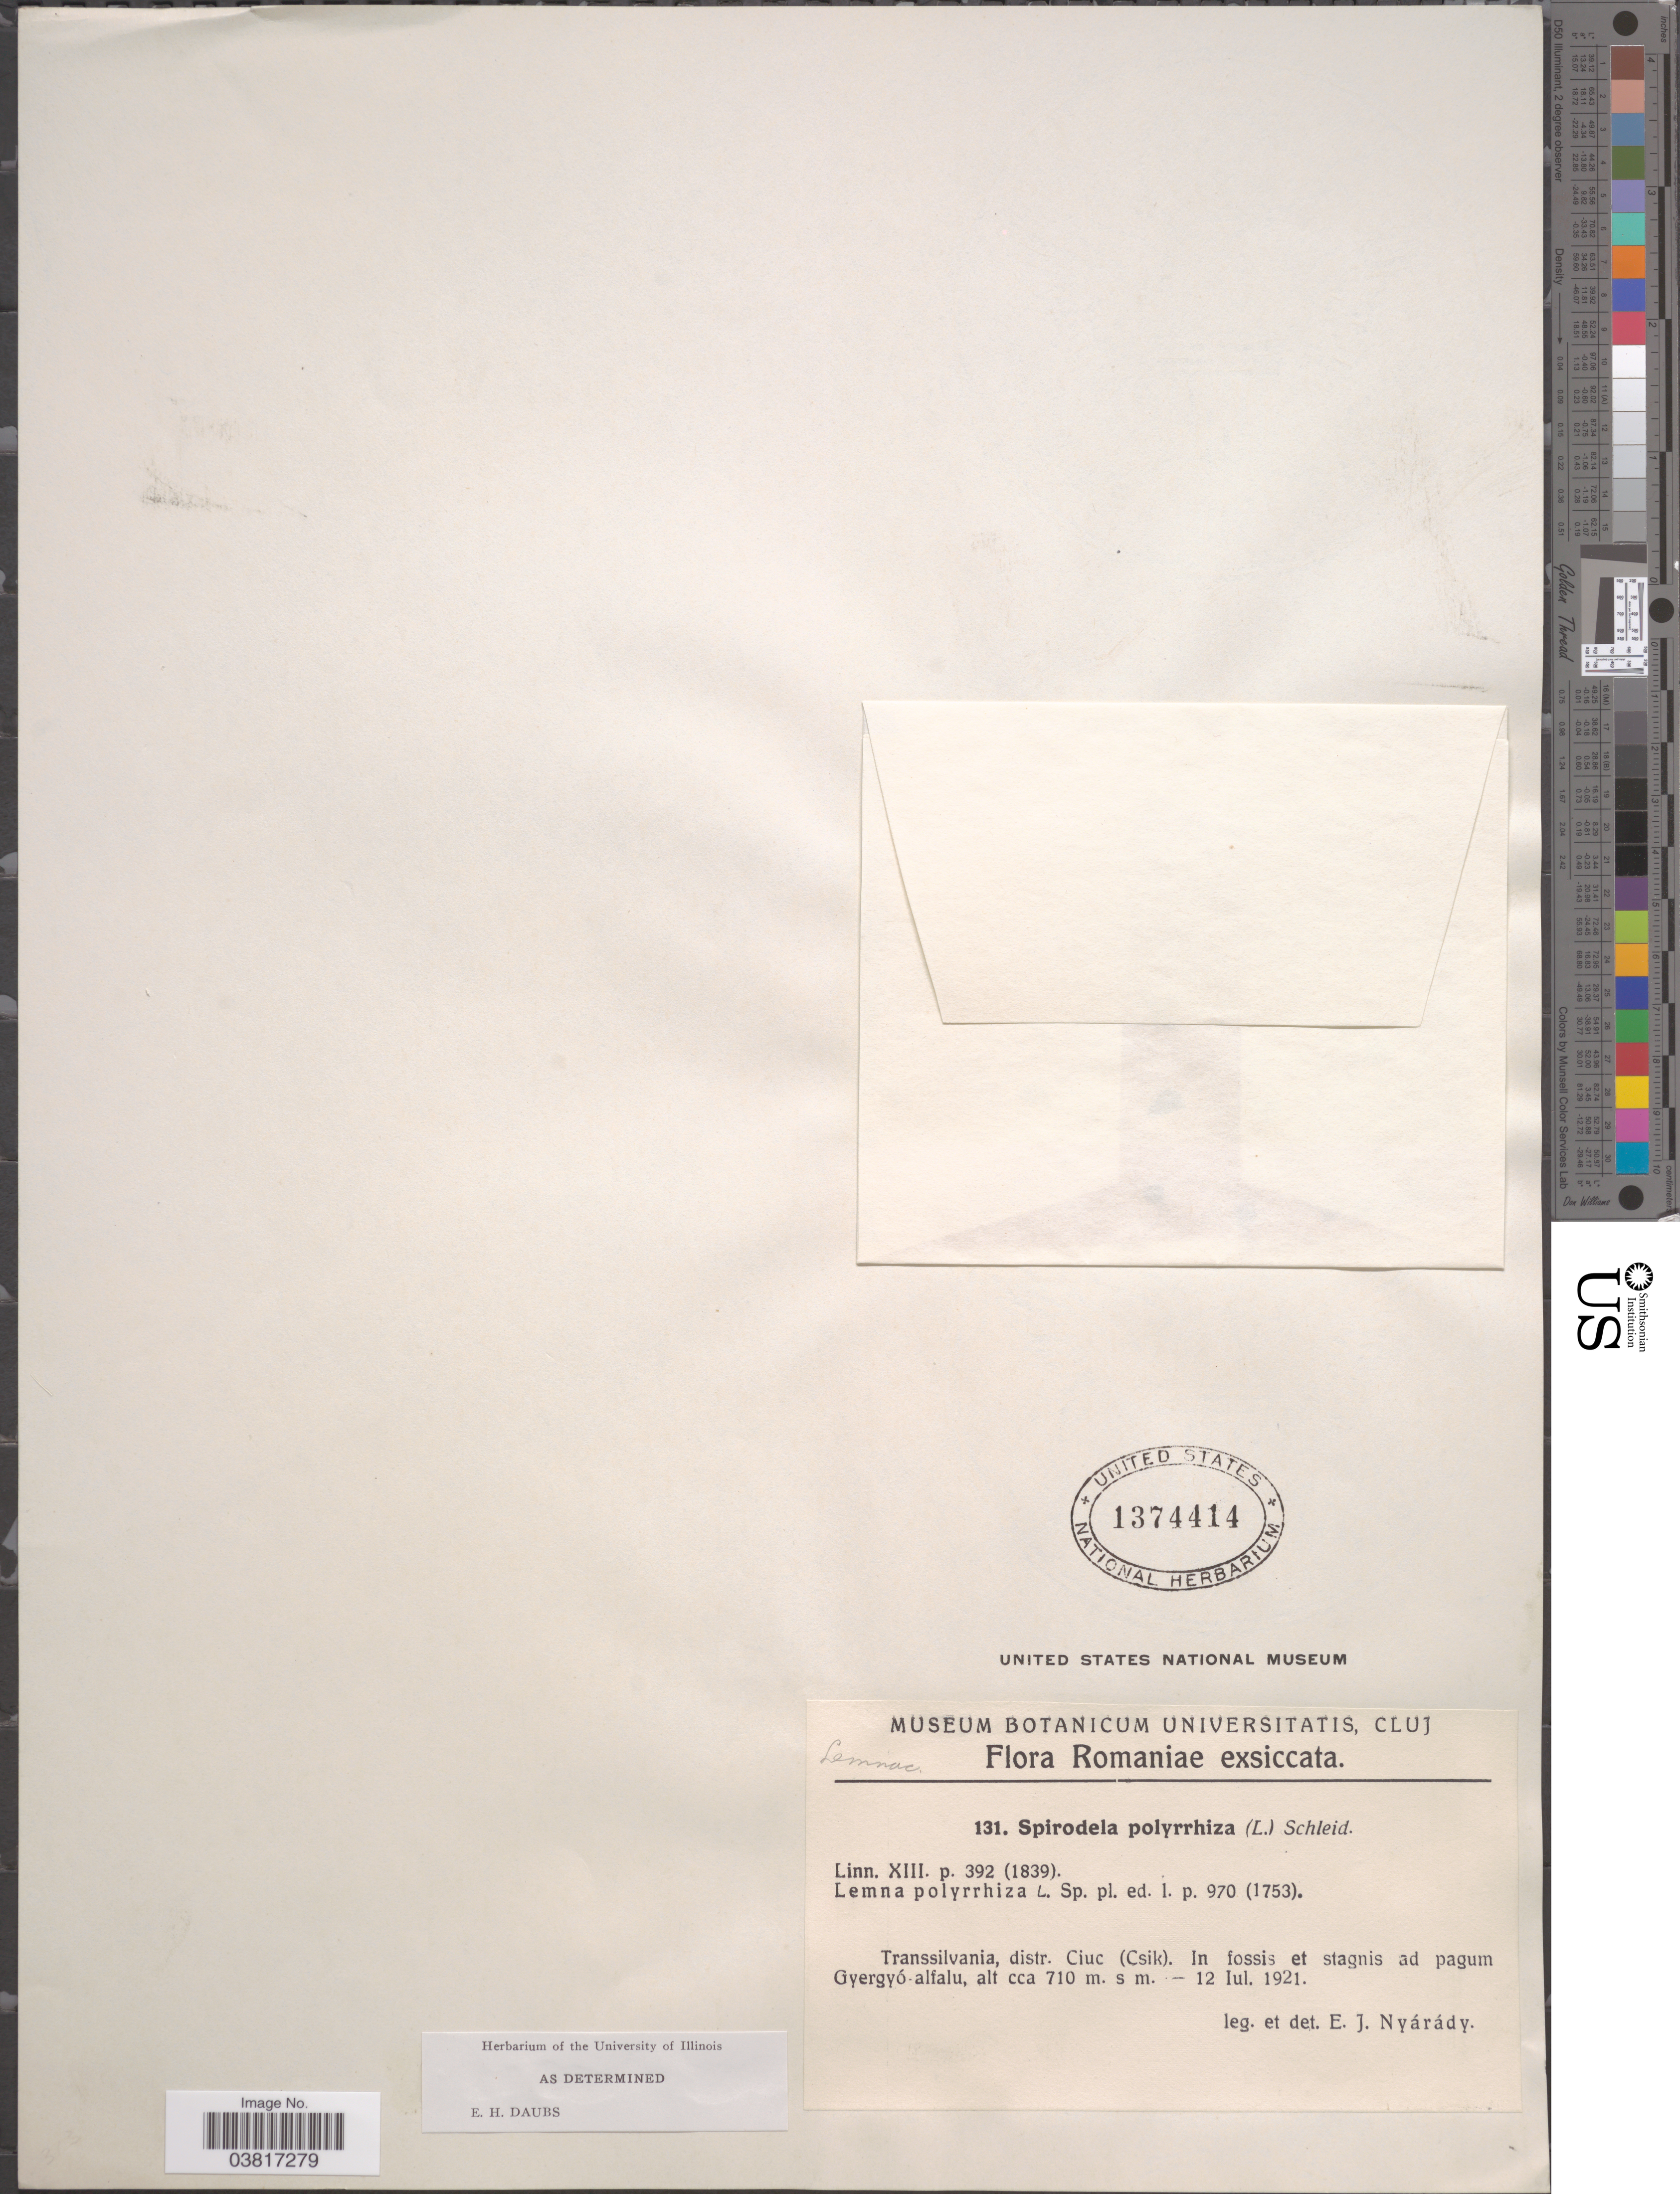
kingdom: Plantae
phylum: Tracheophyta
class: Liliopsida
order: Alismatales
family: Araceae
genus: Spirodela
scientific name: Spirodela polyrrhiza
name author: (L.) Schleid.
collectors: E. Nyárády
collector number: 131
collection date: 1921-07-12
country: Romania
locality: Transsilvania, distr. Ciuc (Csik). In fossis et stagnis ad pagum Gyergyó-alfalu.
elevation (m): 710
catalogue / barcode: US 1374414